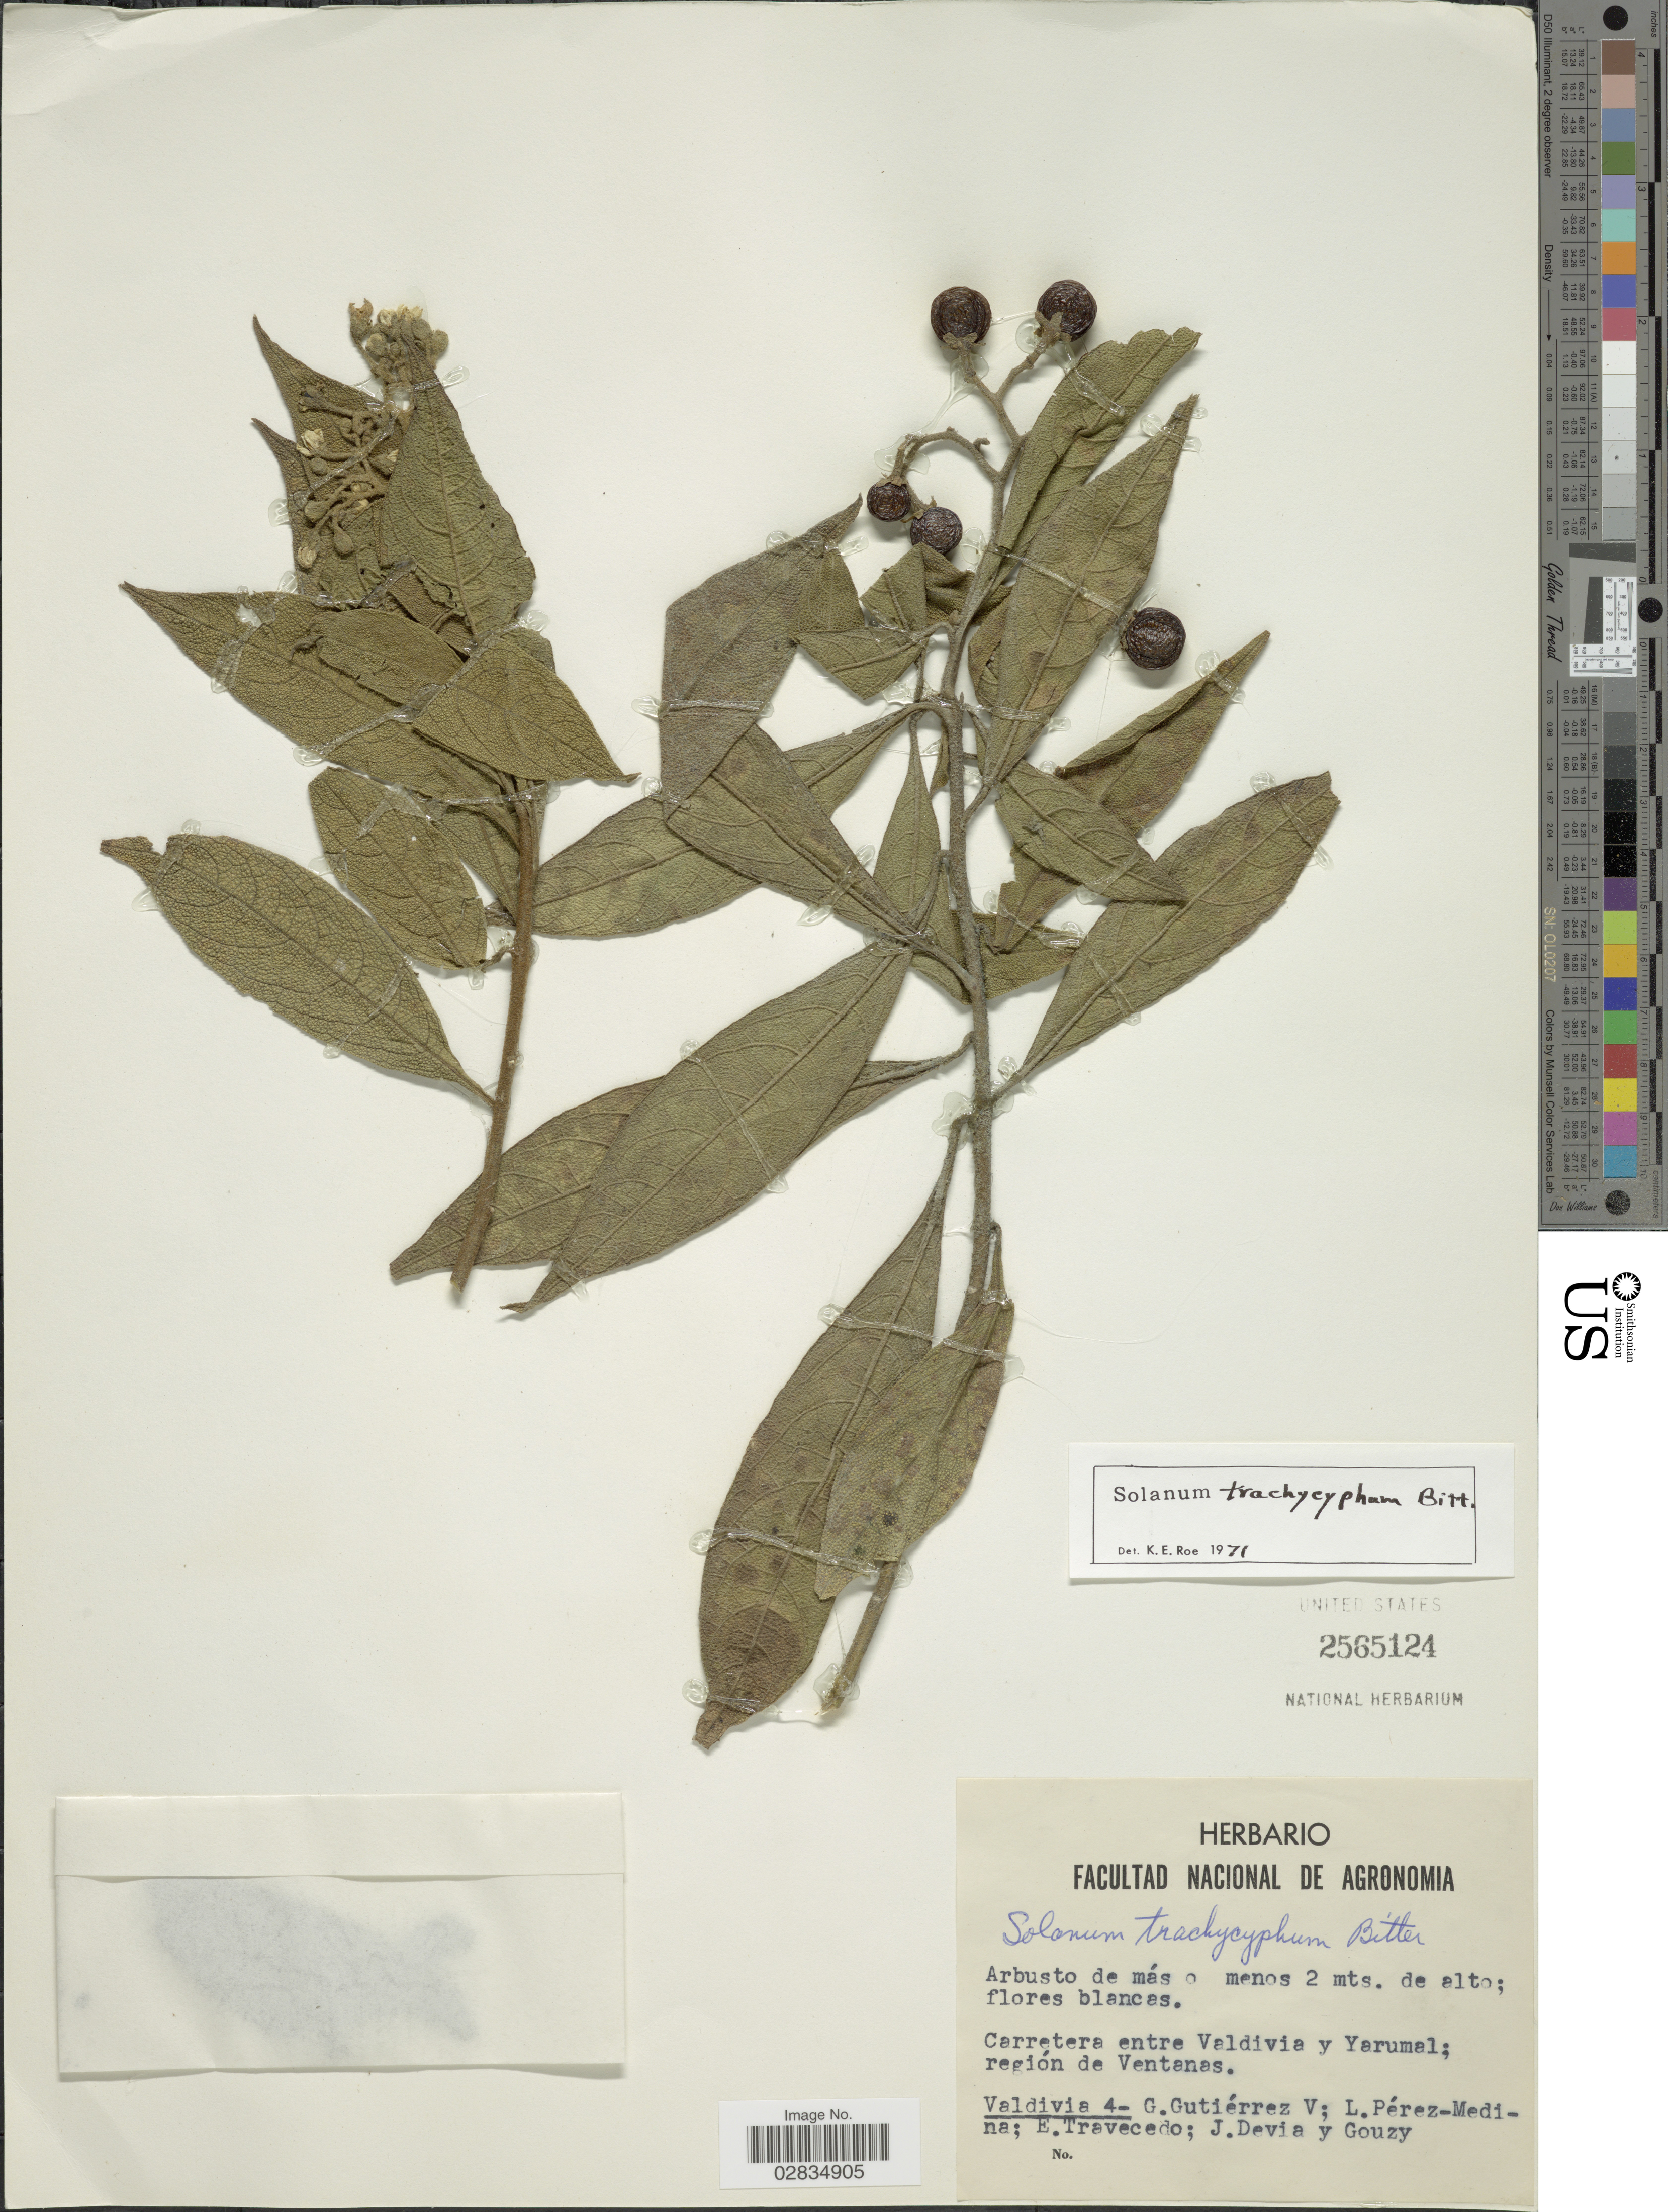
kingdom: Plantae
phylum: Tracheophyta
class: Magnoliopsida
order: Solanales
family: Solanaceae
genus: Solanum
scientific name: Solanum trachycyphum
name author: Bitter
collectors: G. Gutiérrez V., L. Pérez-Medina, E. Travecedo, J. Devia & -. Gouzy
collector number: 4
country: Colombia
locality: Carretera entre Valdivia y Yarumal; región de Ventanas, Valdivia.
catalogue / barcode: US 2565124